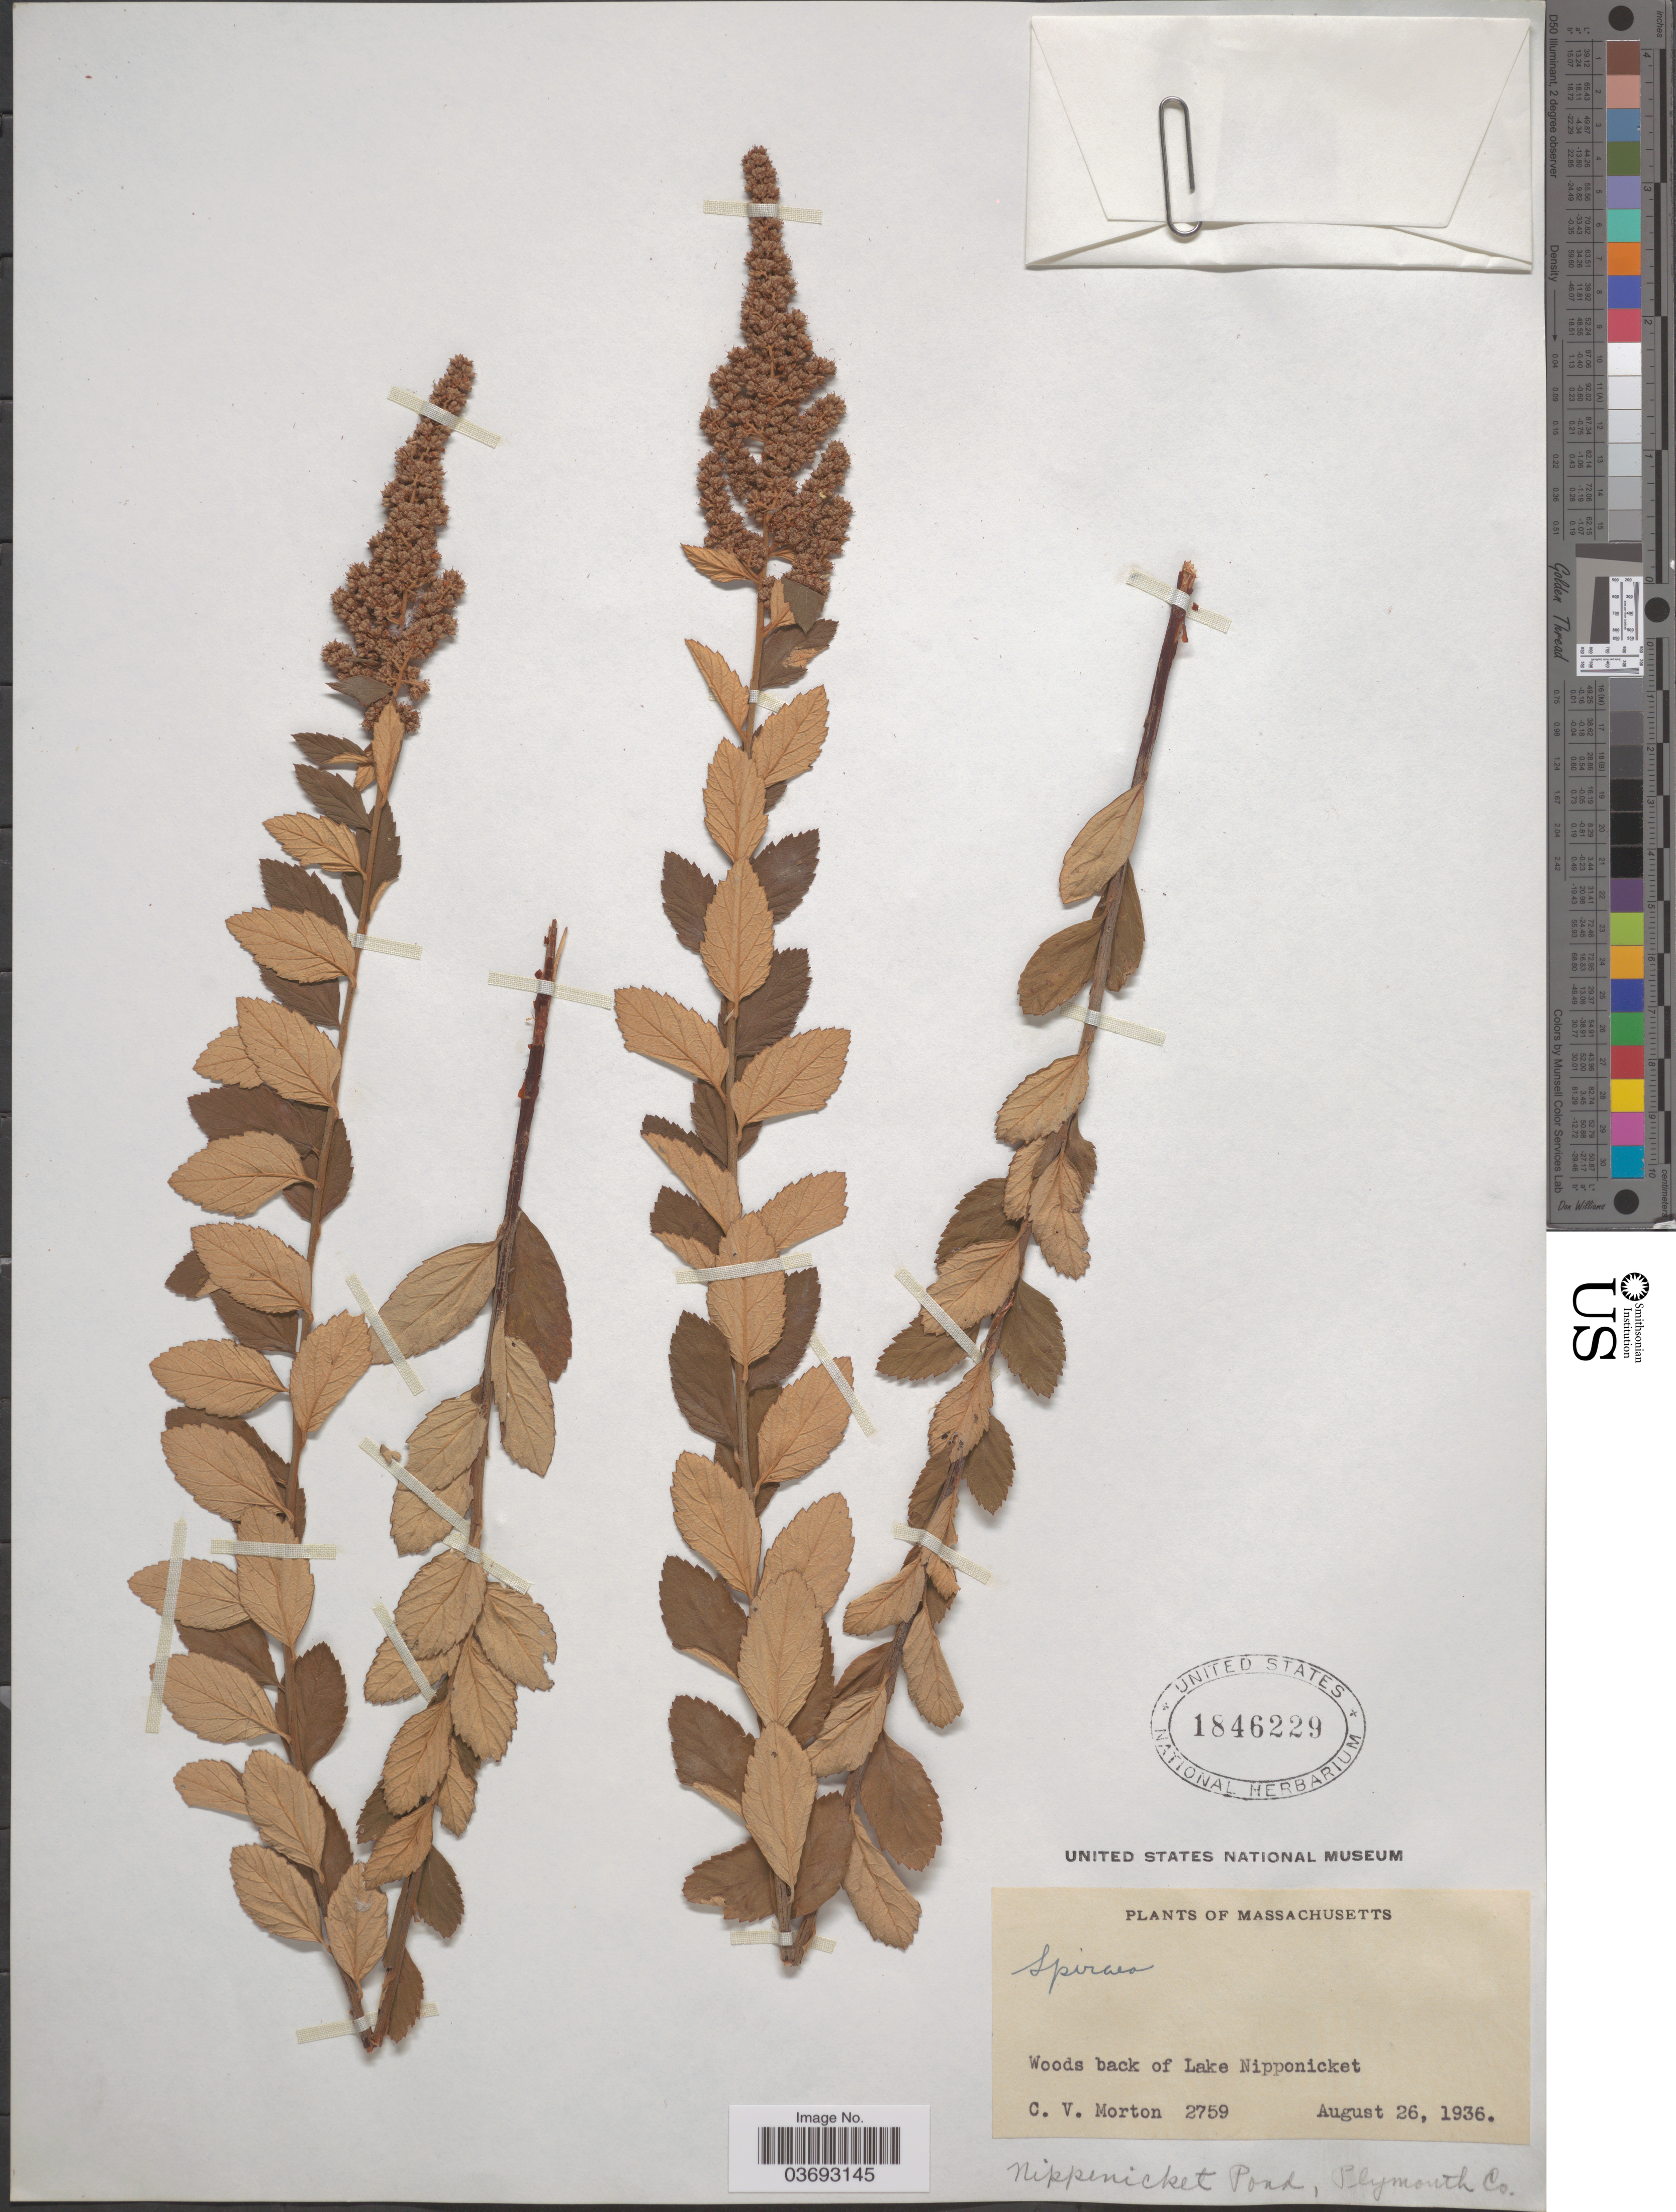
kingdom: Plantae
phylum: Tracheophyta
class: Magnoliopsida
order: Rosales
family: Rosaceae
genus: Spiraea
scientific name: Spiraea sp.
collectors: C. V. Morton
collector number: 2759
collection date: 1936-08-26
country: United States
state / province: Massachusetts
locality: Woods back of Lake Nipponicket. Nipponicket Pond, Plymouth Co.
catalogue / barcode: US 1846229